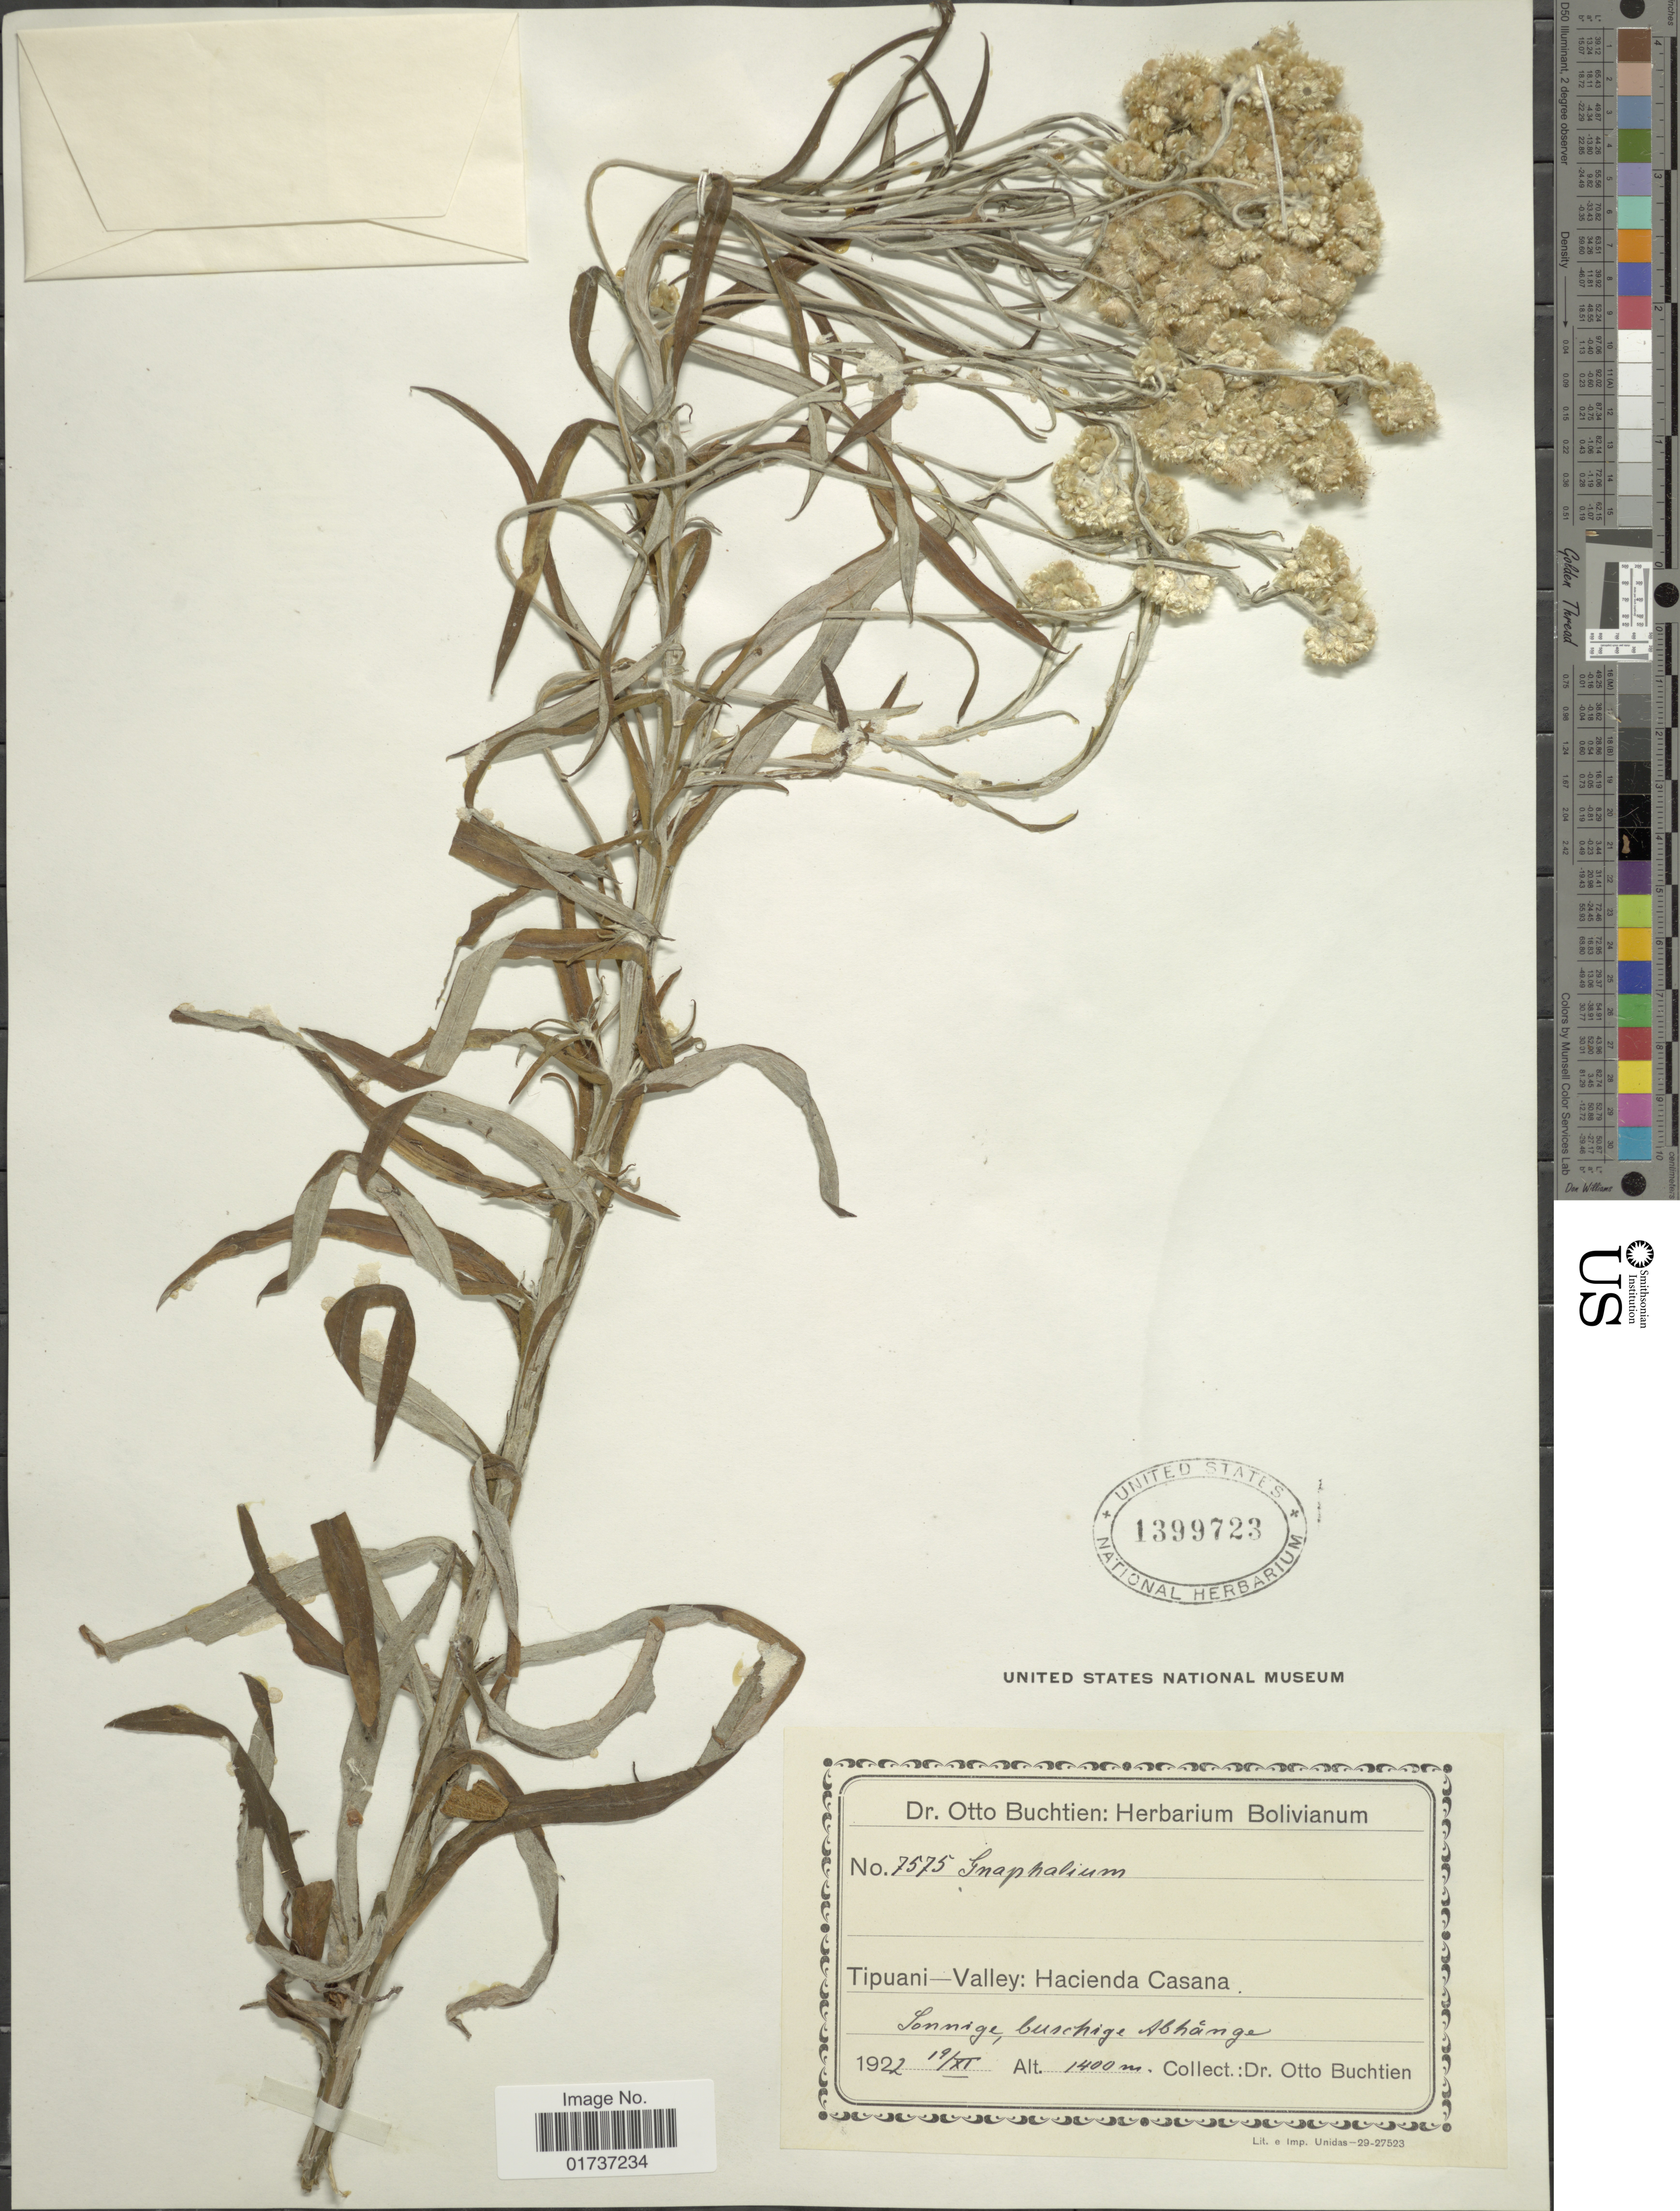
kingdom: Plantae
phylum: Tracheophyta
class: Magnoliopsida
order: Asterales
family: Asteraceae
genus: Gnaphalium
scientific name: Gnaphalium sp.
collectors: O. Buchtien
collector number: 7575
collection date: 1922-11-19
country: Bolivia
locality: Tipuani-Valley: Hacienda Casana, Sonnige, bushige Abhänge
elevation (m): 1400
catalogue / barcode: US 1399723